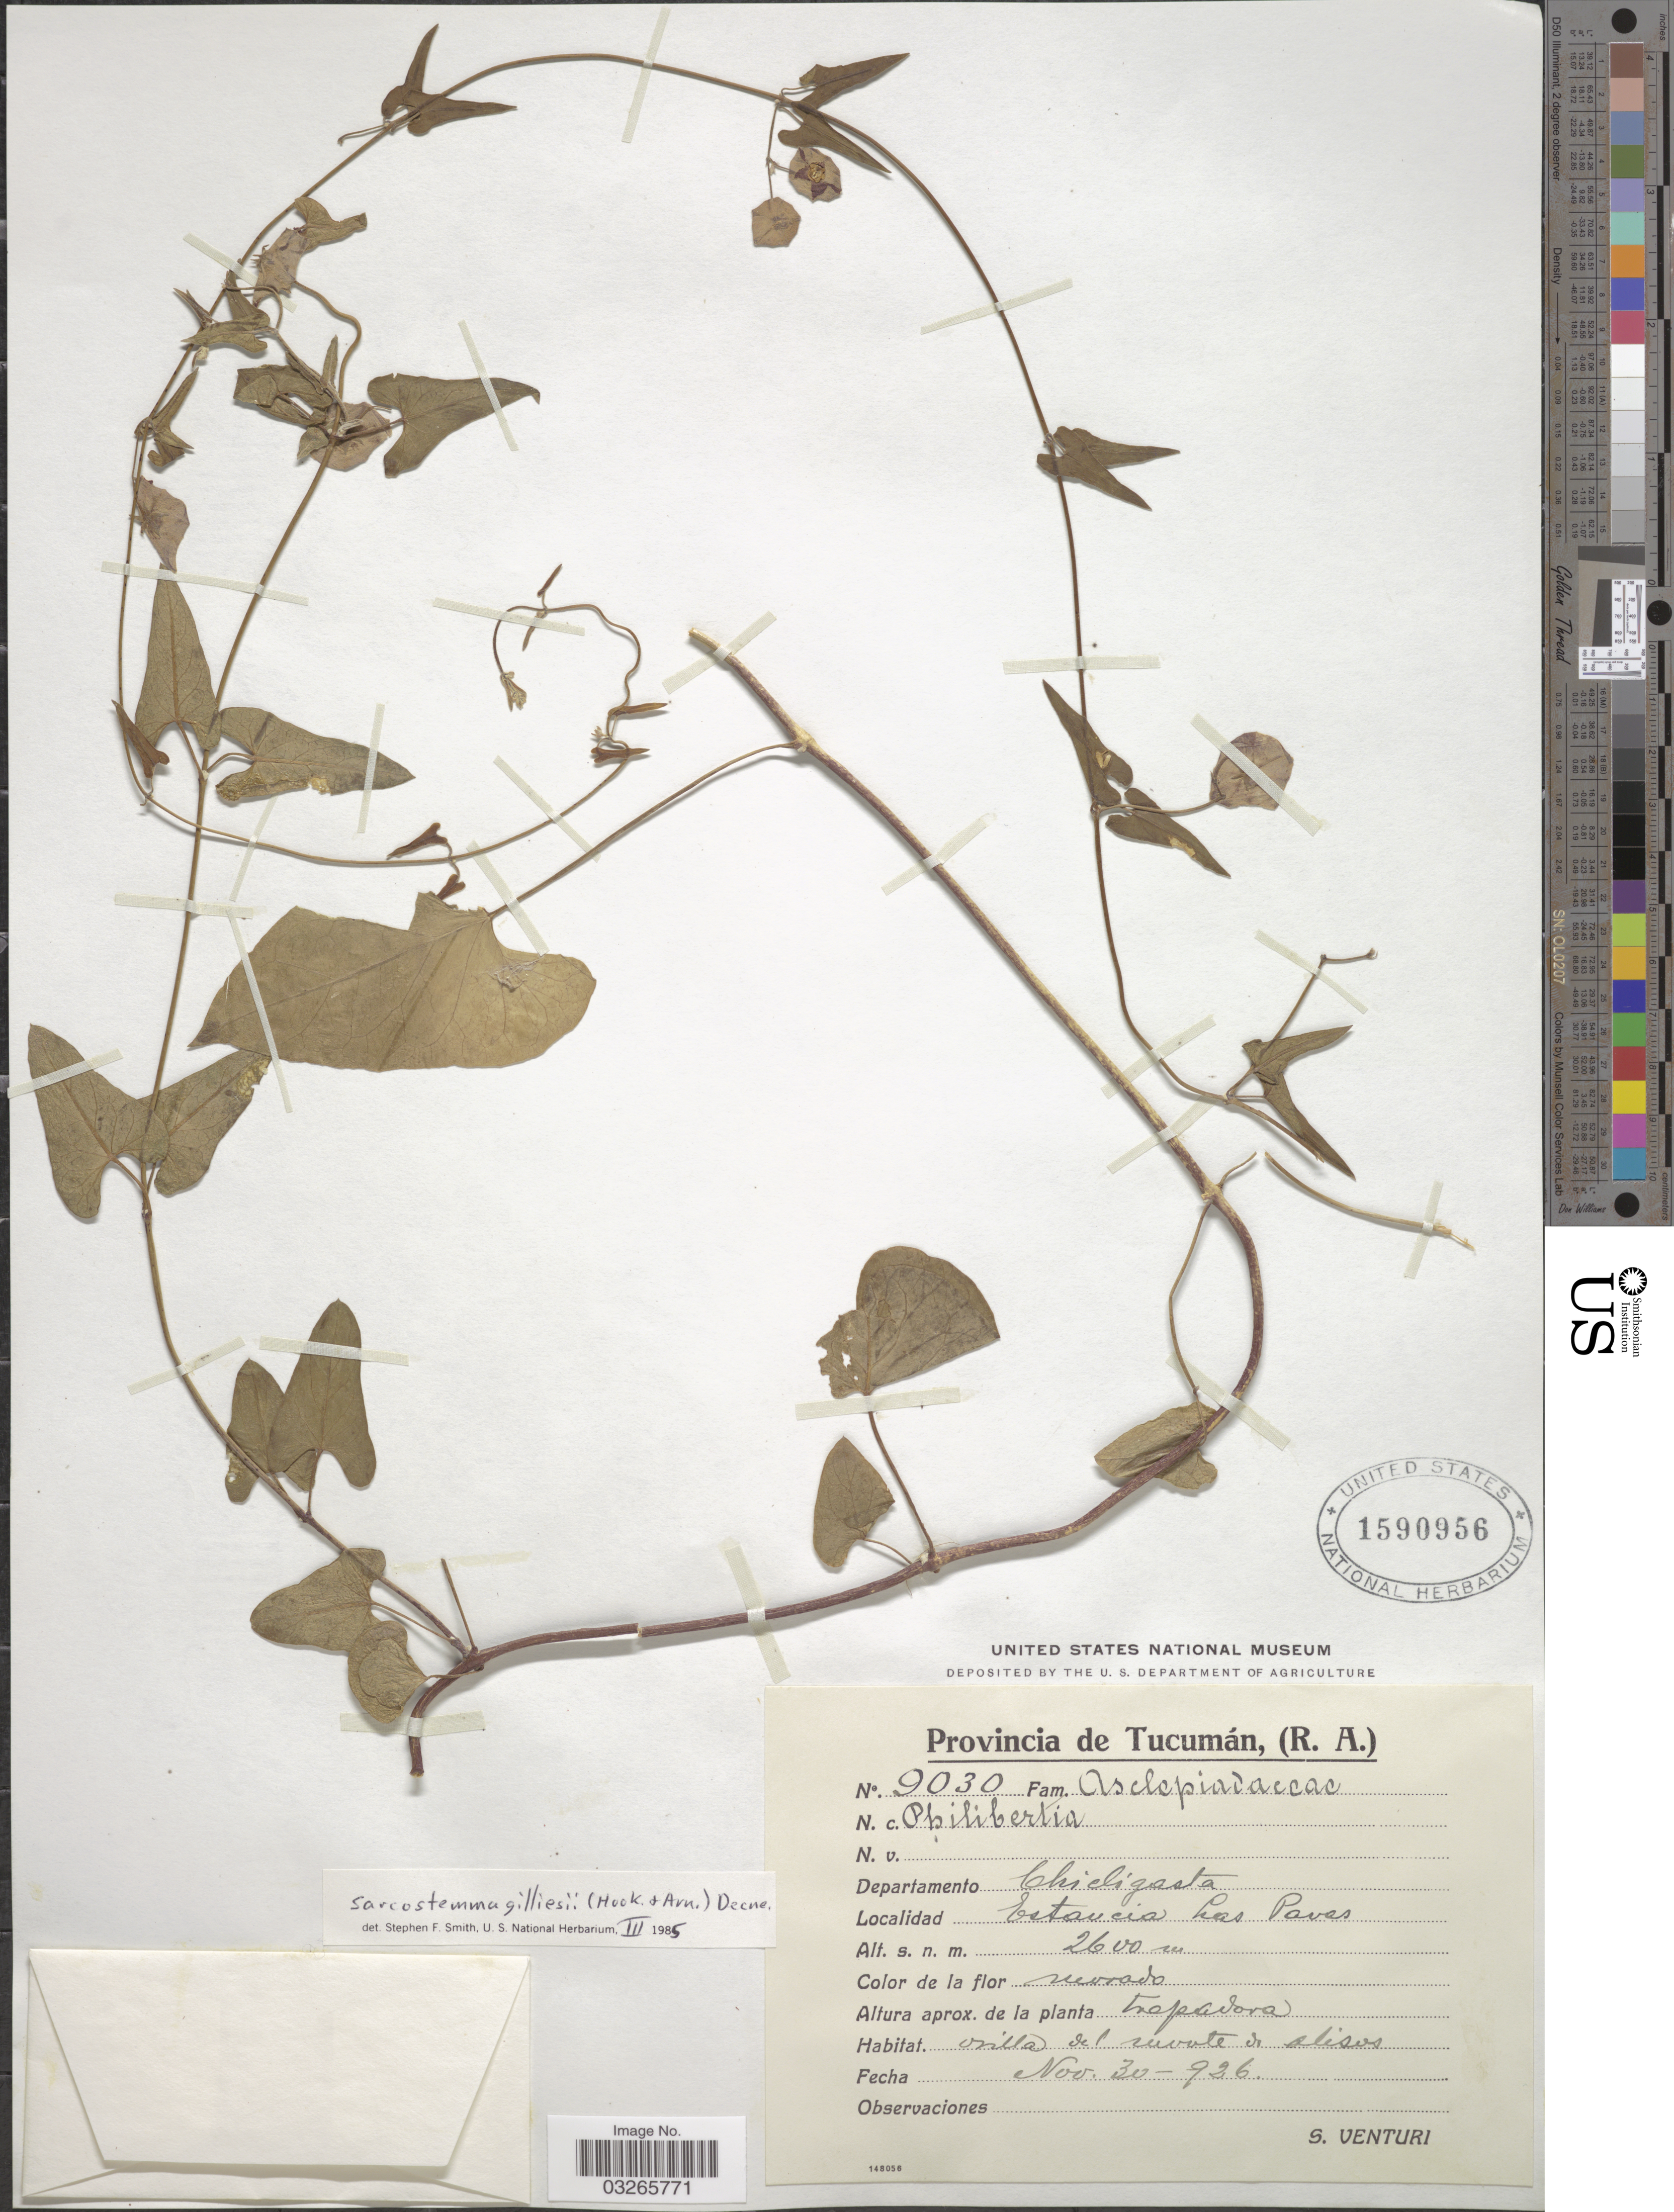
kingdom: Plantae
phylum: Tracheophyta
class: Magnoliopsida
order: Gentianales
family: Apocynaceae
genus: Sarcostemma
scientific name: Sarcostemma gilliesii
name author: (Hook. & Arn.) Decne.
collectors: S. Venturi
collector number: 9030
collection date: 1926-11-30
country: Argentina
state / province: Tucuman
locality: Departamento Chicligasta. Estancia Las Pavas.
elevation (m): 2600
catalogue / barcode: US 1590956